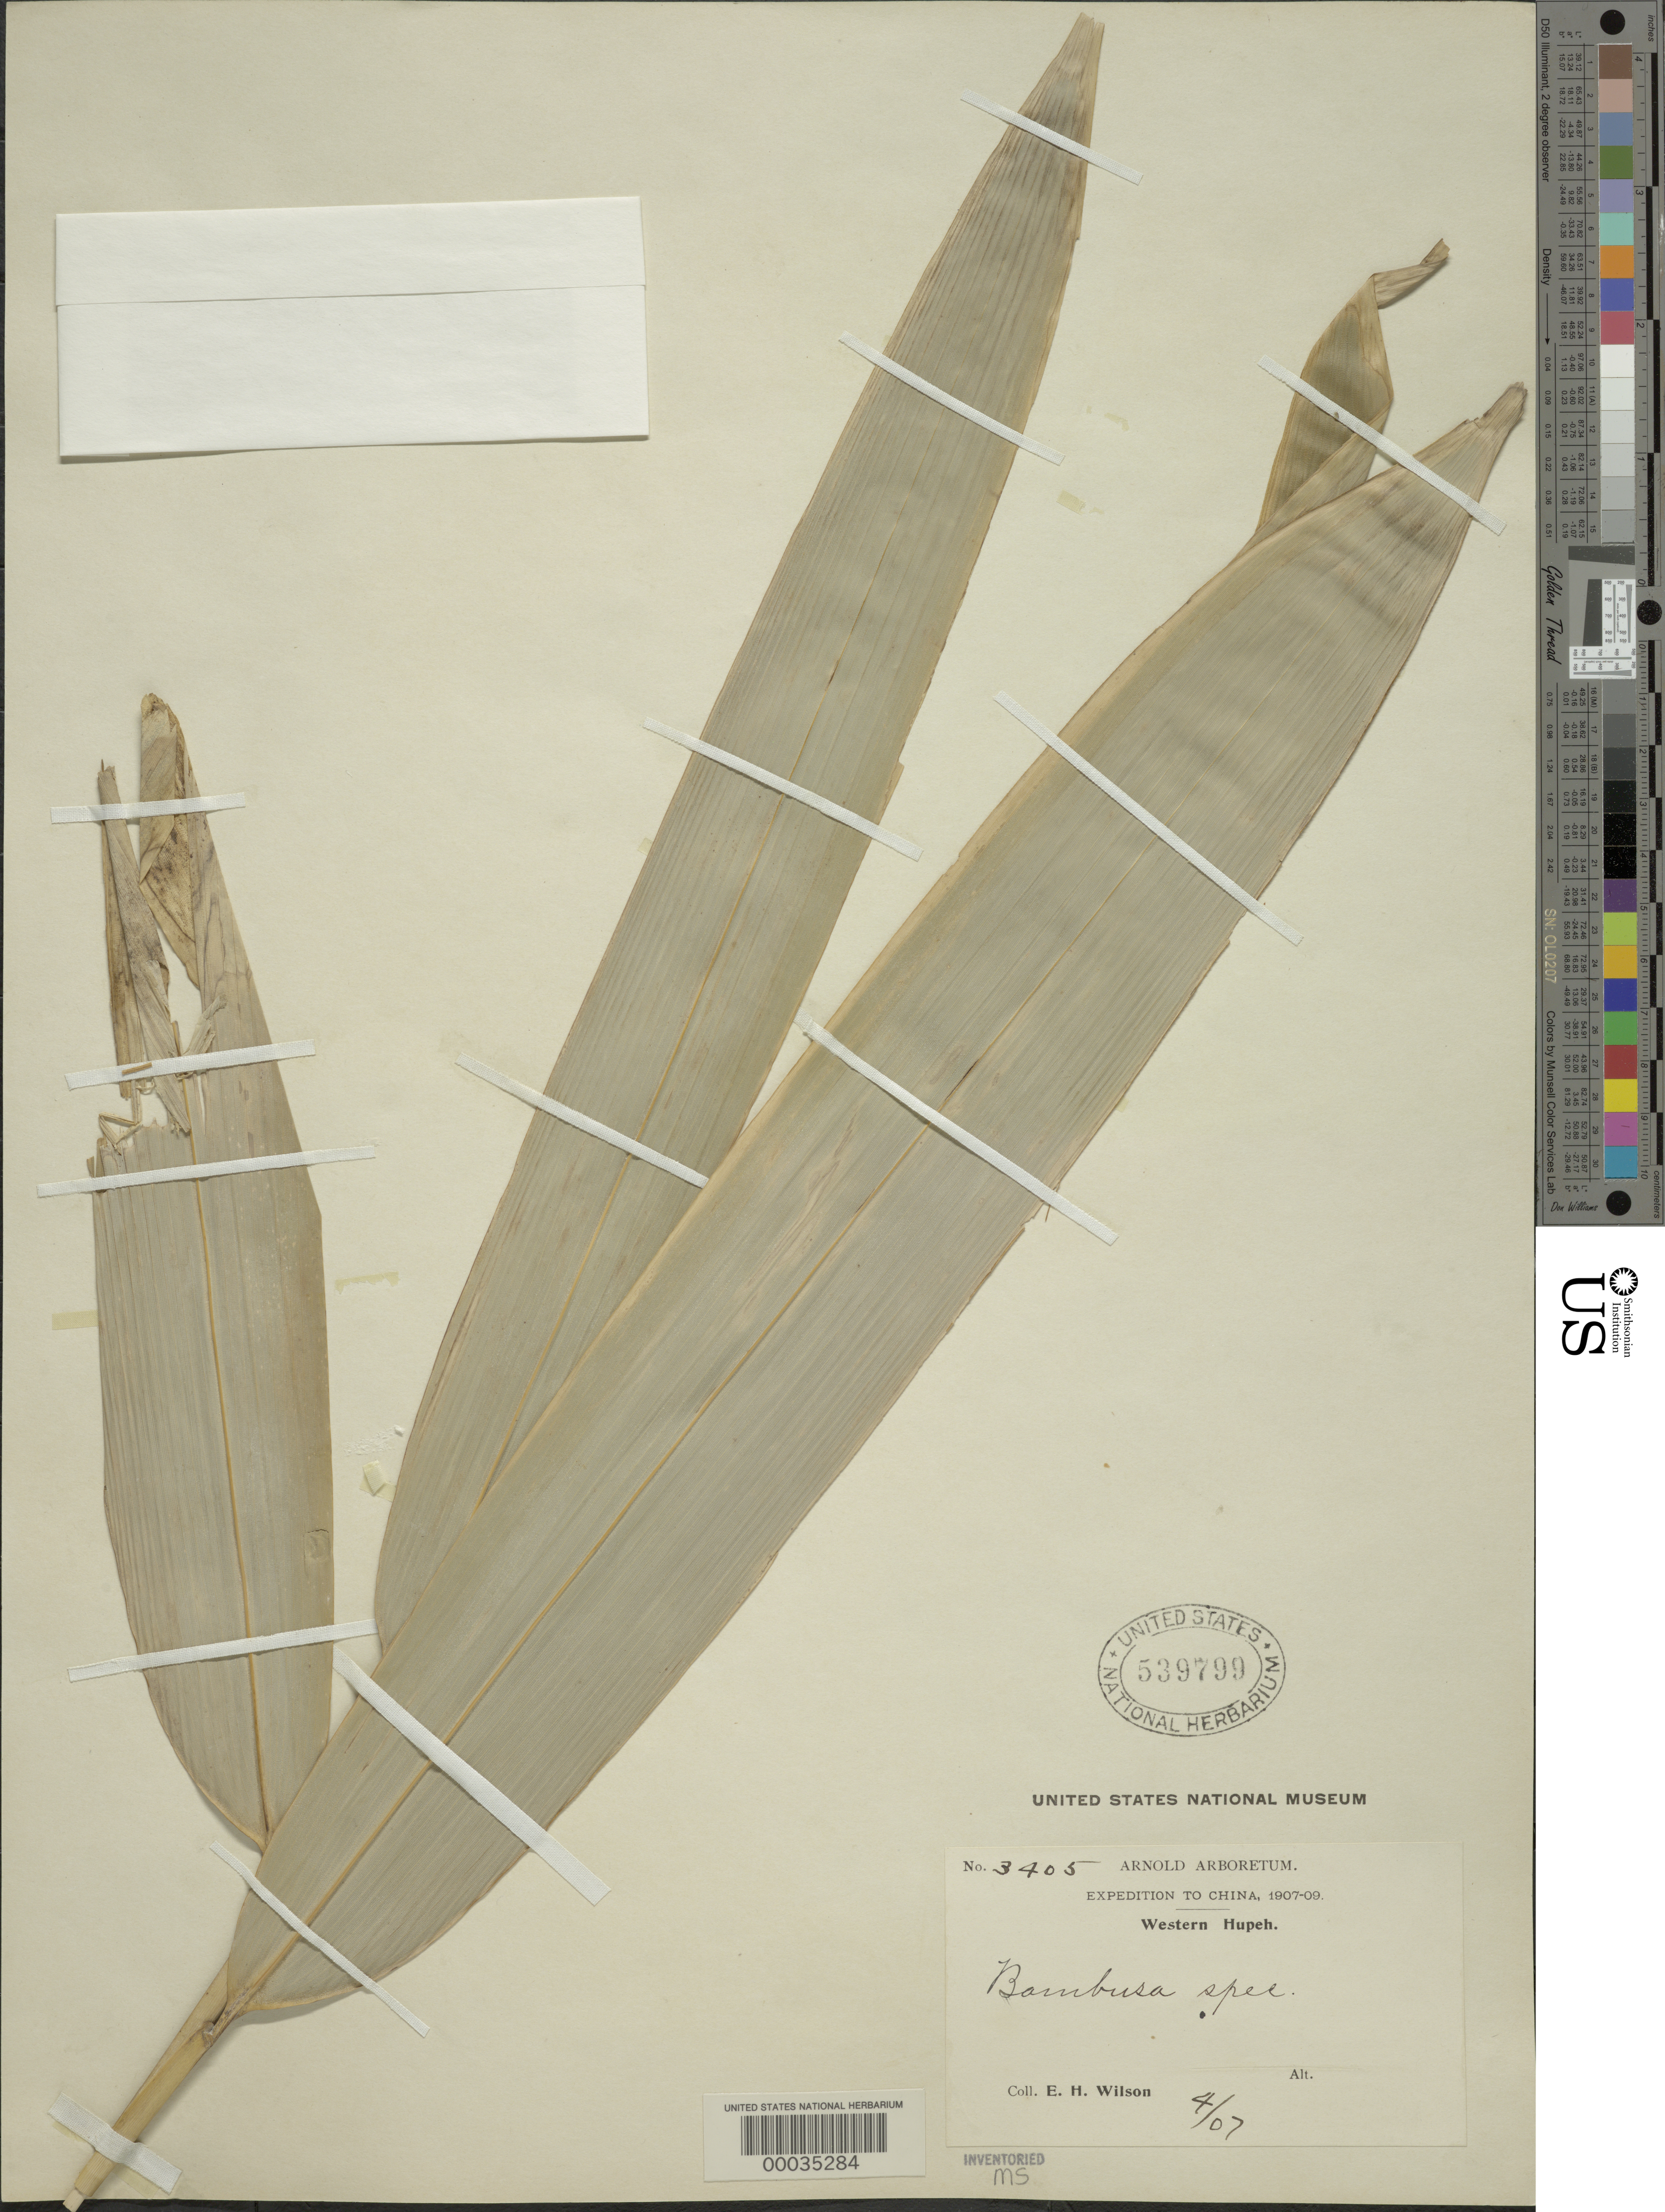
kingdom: Plantae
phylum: Tracheophyta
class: Liliopsida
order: Poales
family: Poaceae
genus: Bambusa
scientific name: Bambusa sp.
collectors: E. H. Wilson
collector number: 3405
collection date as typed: Apr 1907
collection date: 1907-04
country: China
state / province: Hebei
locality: Western hupeh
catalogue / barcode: US 539799